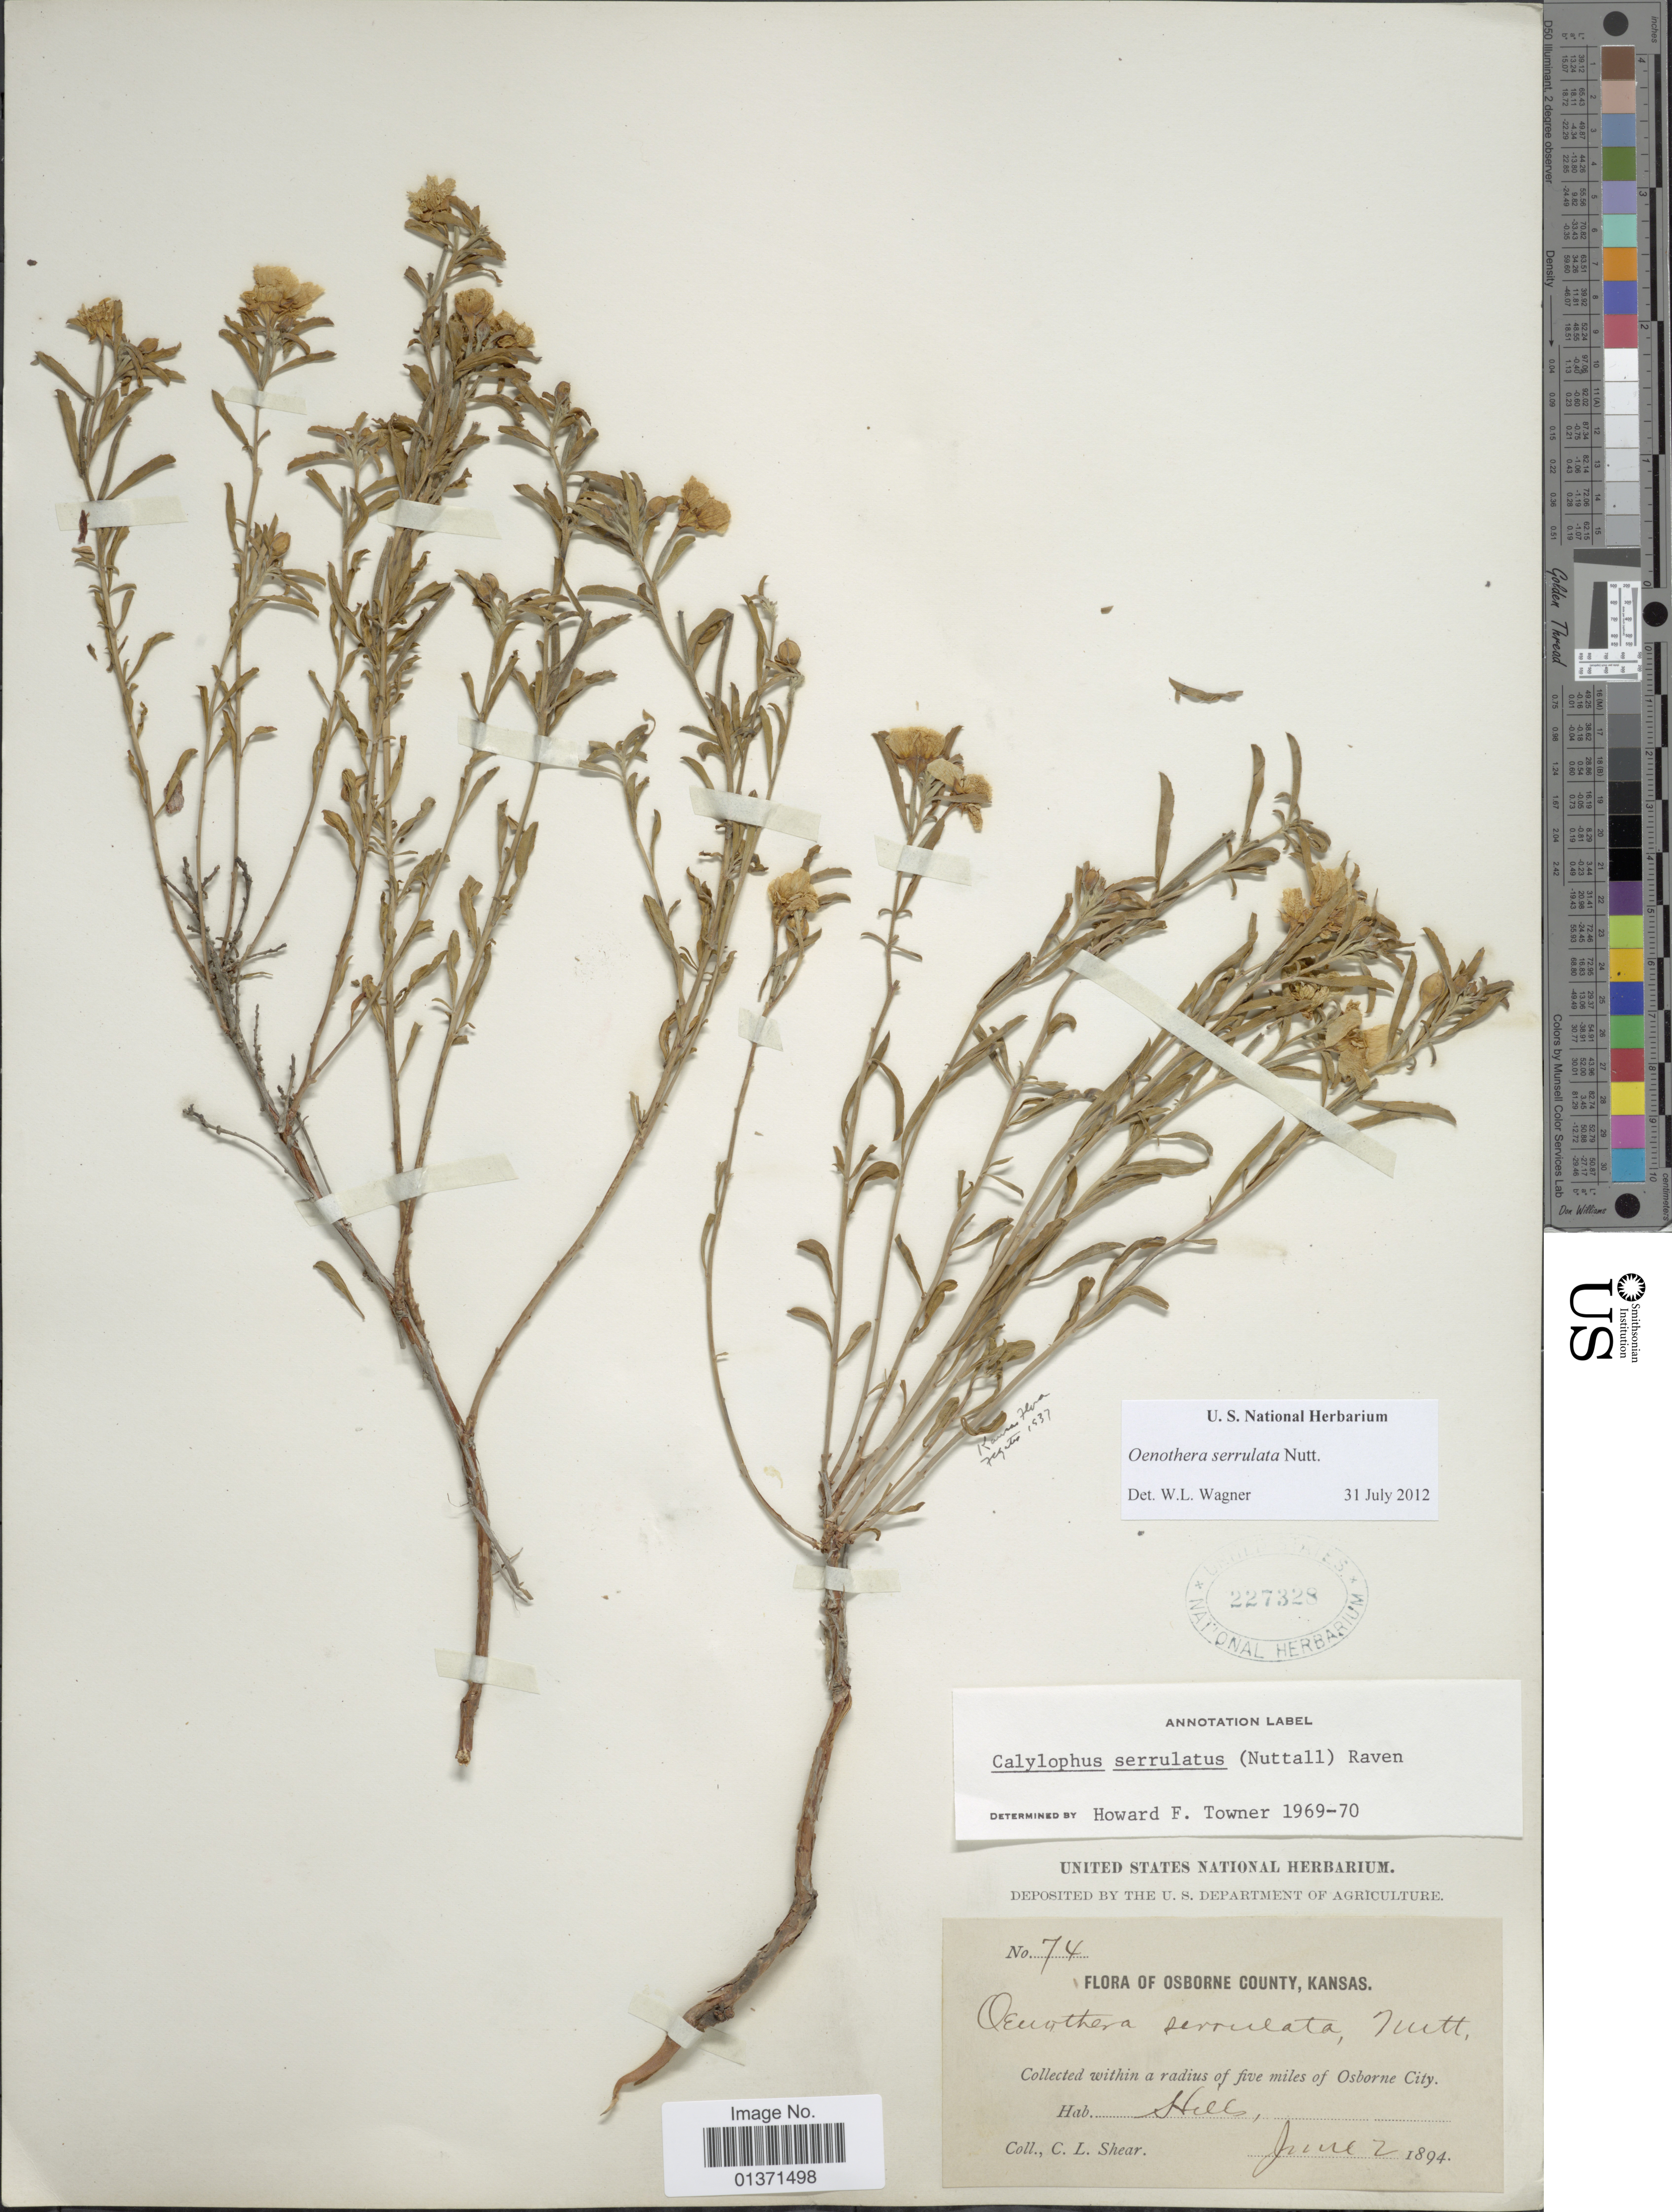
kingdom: Plantae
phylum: Tracheophyta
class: Magnoliopsida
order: Myrtales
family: Onagraceae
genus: Oenothera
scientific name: Oenothera serrulata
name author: Nutt.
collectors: C. L. Shear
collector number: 74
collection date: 1894-06-02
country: United States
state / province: Kansas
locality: Osborne County, within a radius of five miles of Osborne City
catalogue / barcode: US 227328